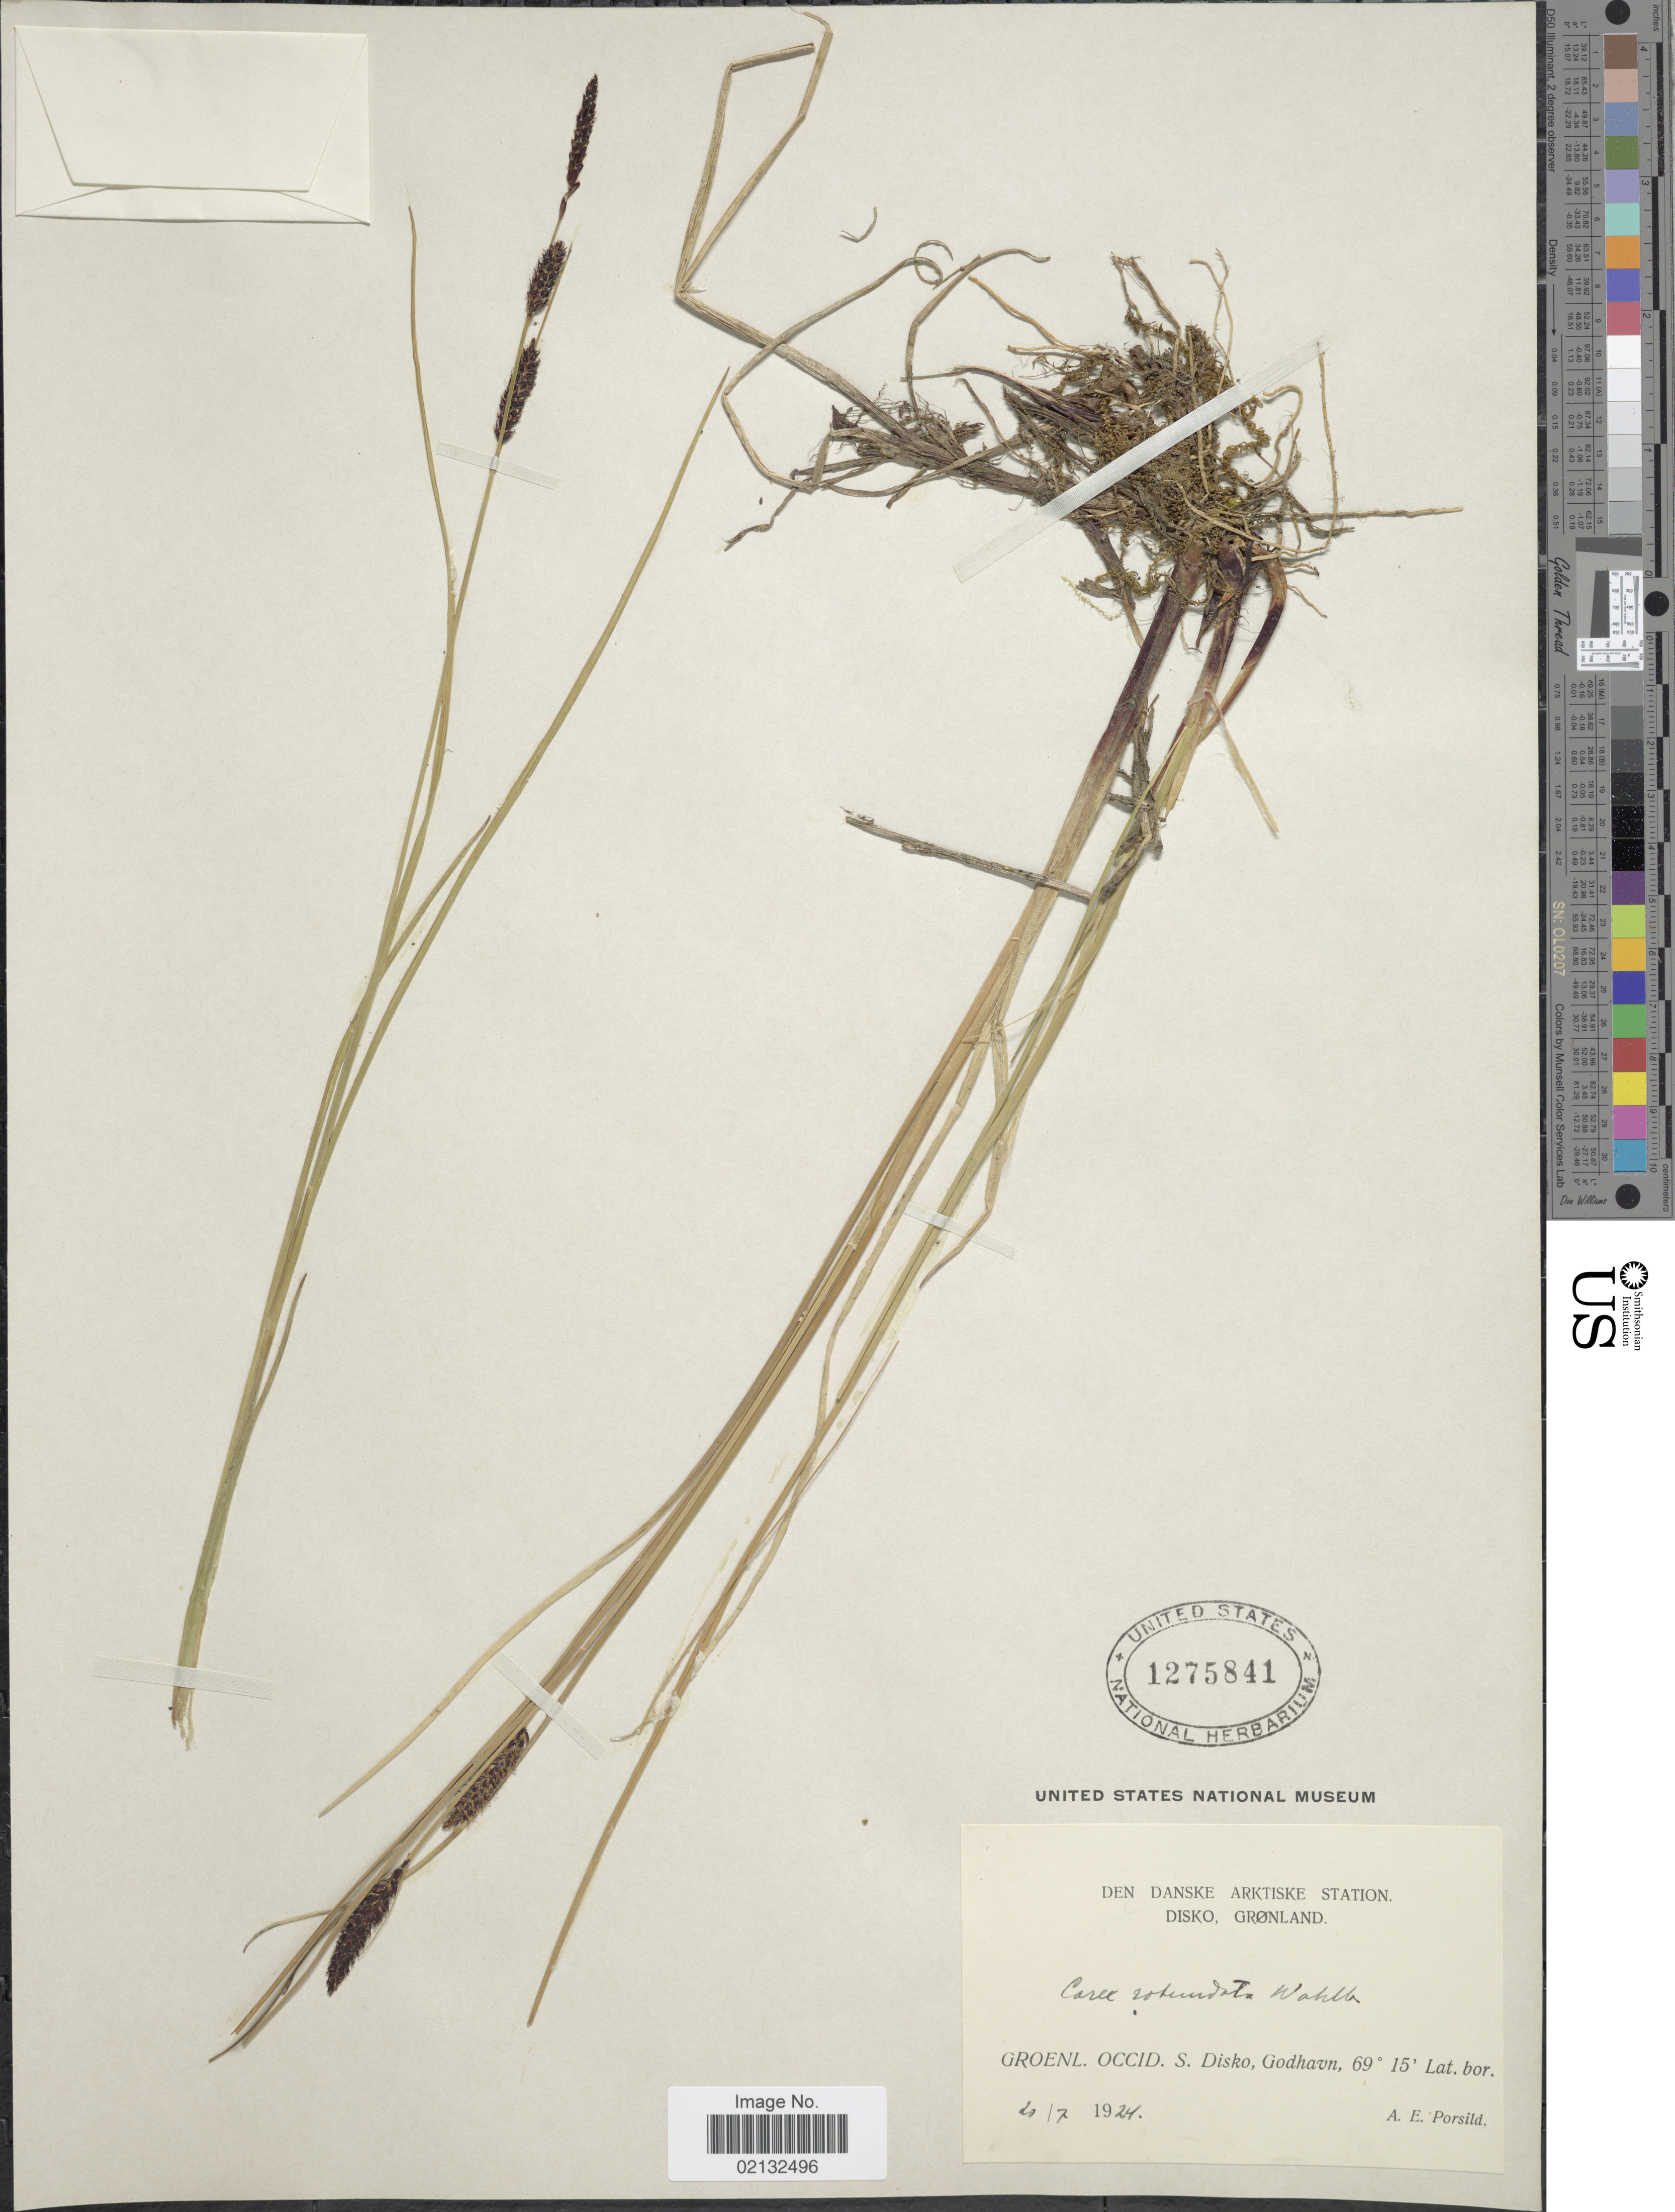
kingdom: Plantae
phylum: Tracheophyta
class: Liliopsida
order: Poales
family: Cyperaceae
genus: Carex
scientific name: Carex rotundata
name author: Wahlenb.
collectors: A. E. Porsild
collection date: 1924-07-20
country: Greenland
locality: Disko Gronland. Groenl. Occid. S. Disko, Godhavn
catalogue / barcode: US 1275841